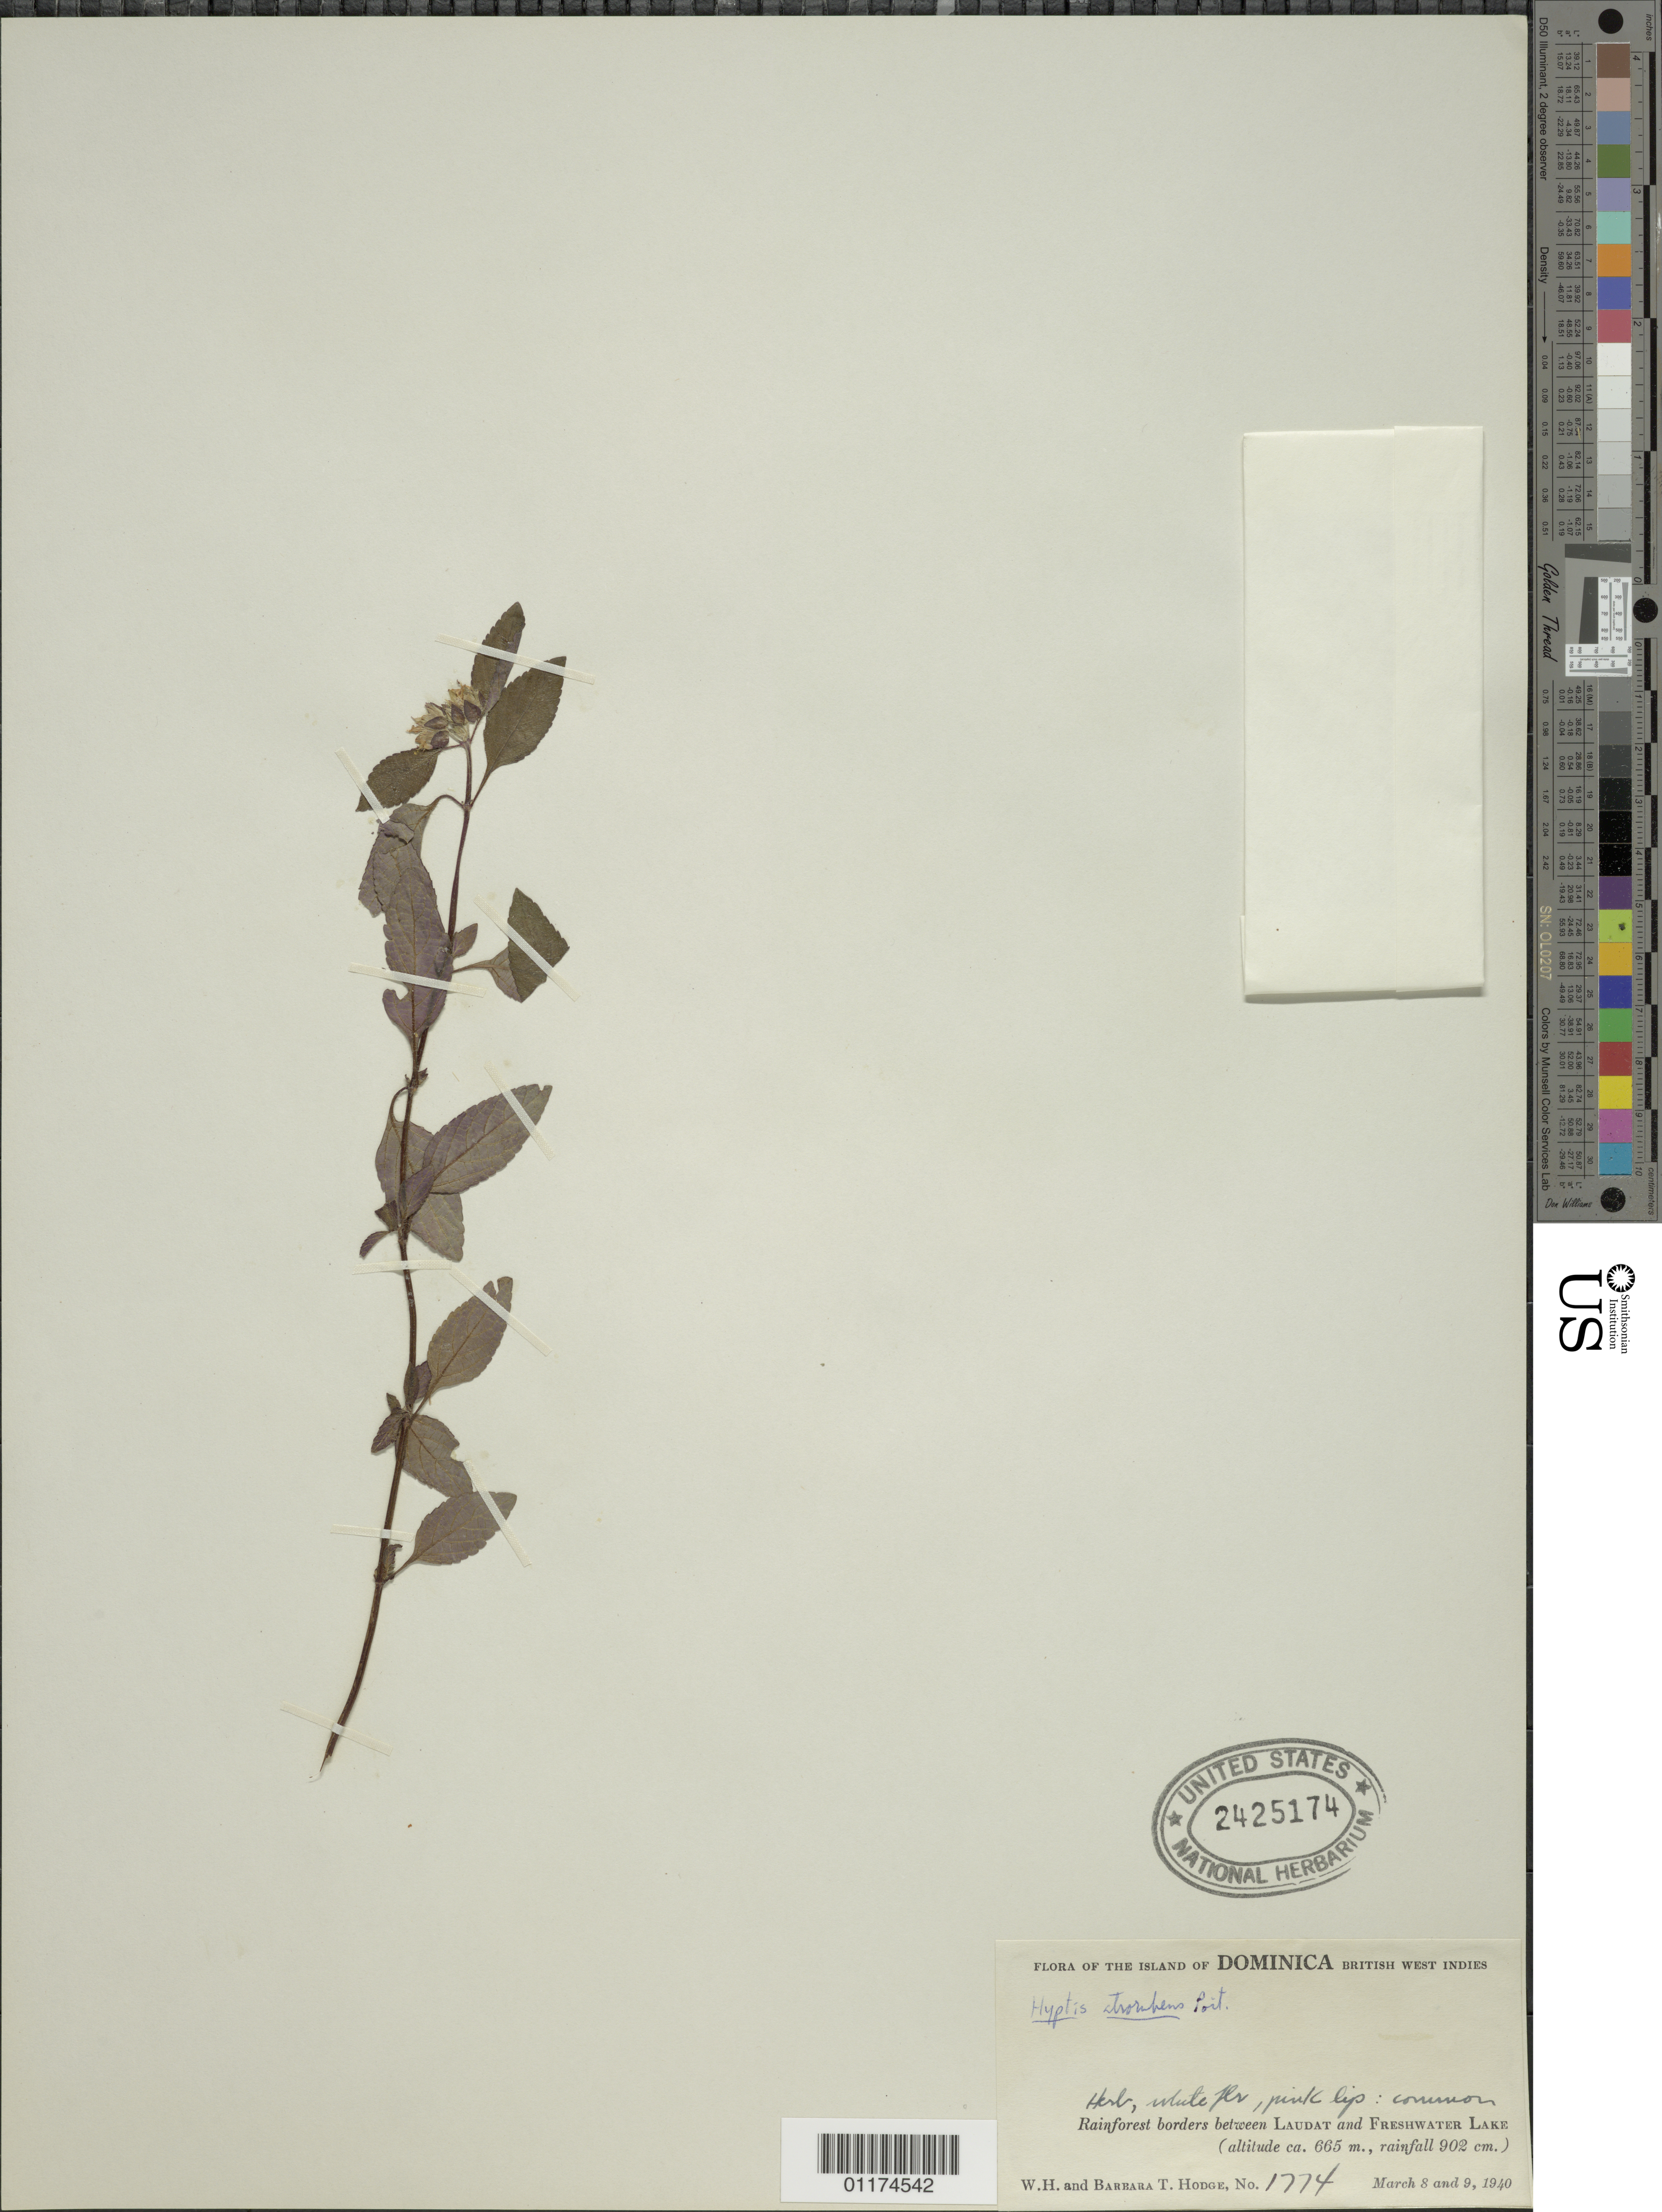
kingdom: Plantae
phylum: Tracheophyta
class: Magnoliopsida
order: Lamiales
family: Lamiaceae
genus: Hyptis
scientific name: Hyptis atrorubens var. atrorubens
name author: Poit.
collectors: W. Hodge & B. Hodge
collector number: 1774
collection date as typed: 08 Mar 1940 and 09 Mar 1940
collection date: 1940-03-08,1940-03-09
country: Dominica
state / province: St. George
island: Dominica I.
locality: Rainforest boarders between Laudat and Fresh Water Lake.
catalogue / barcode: US 2425174